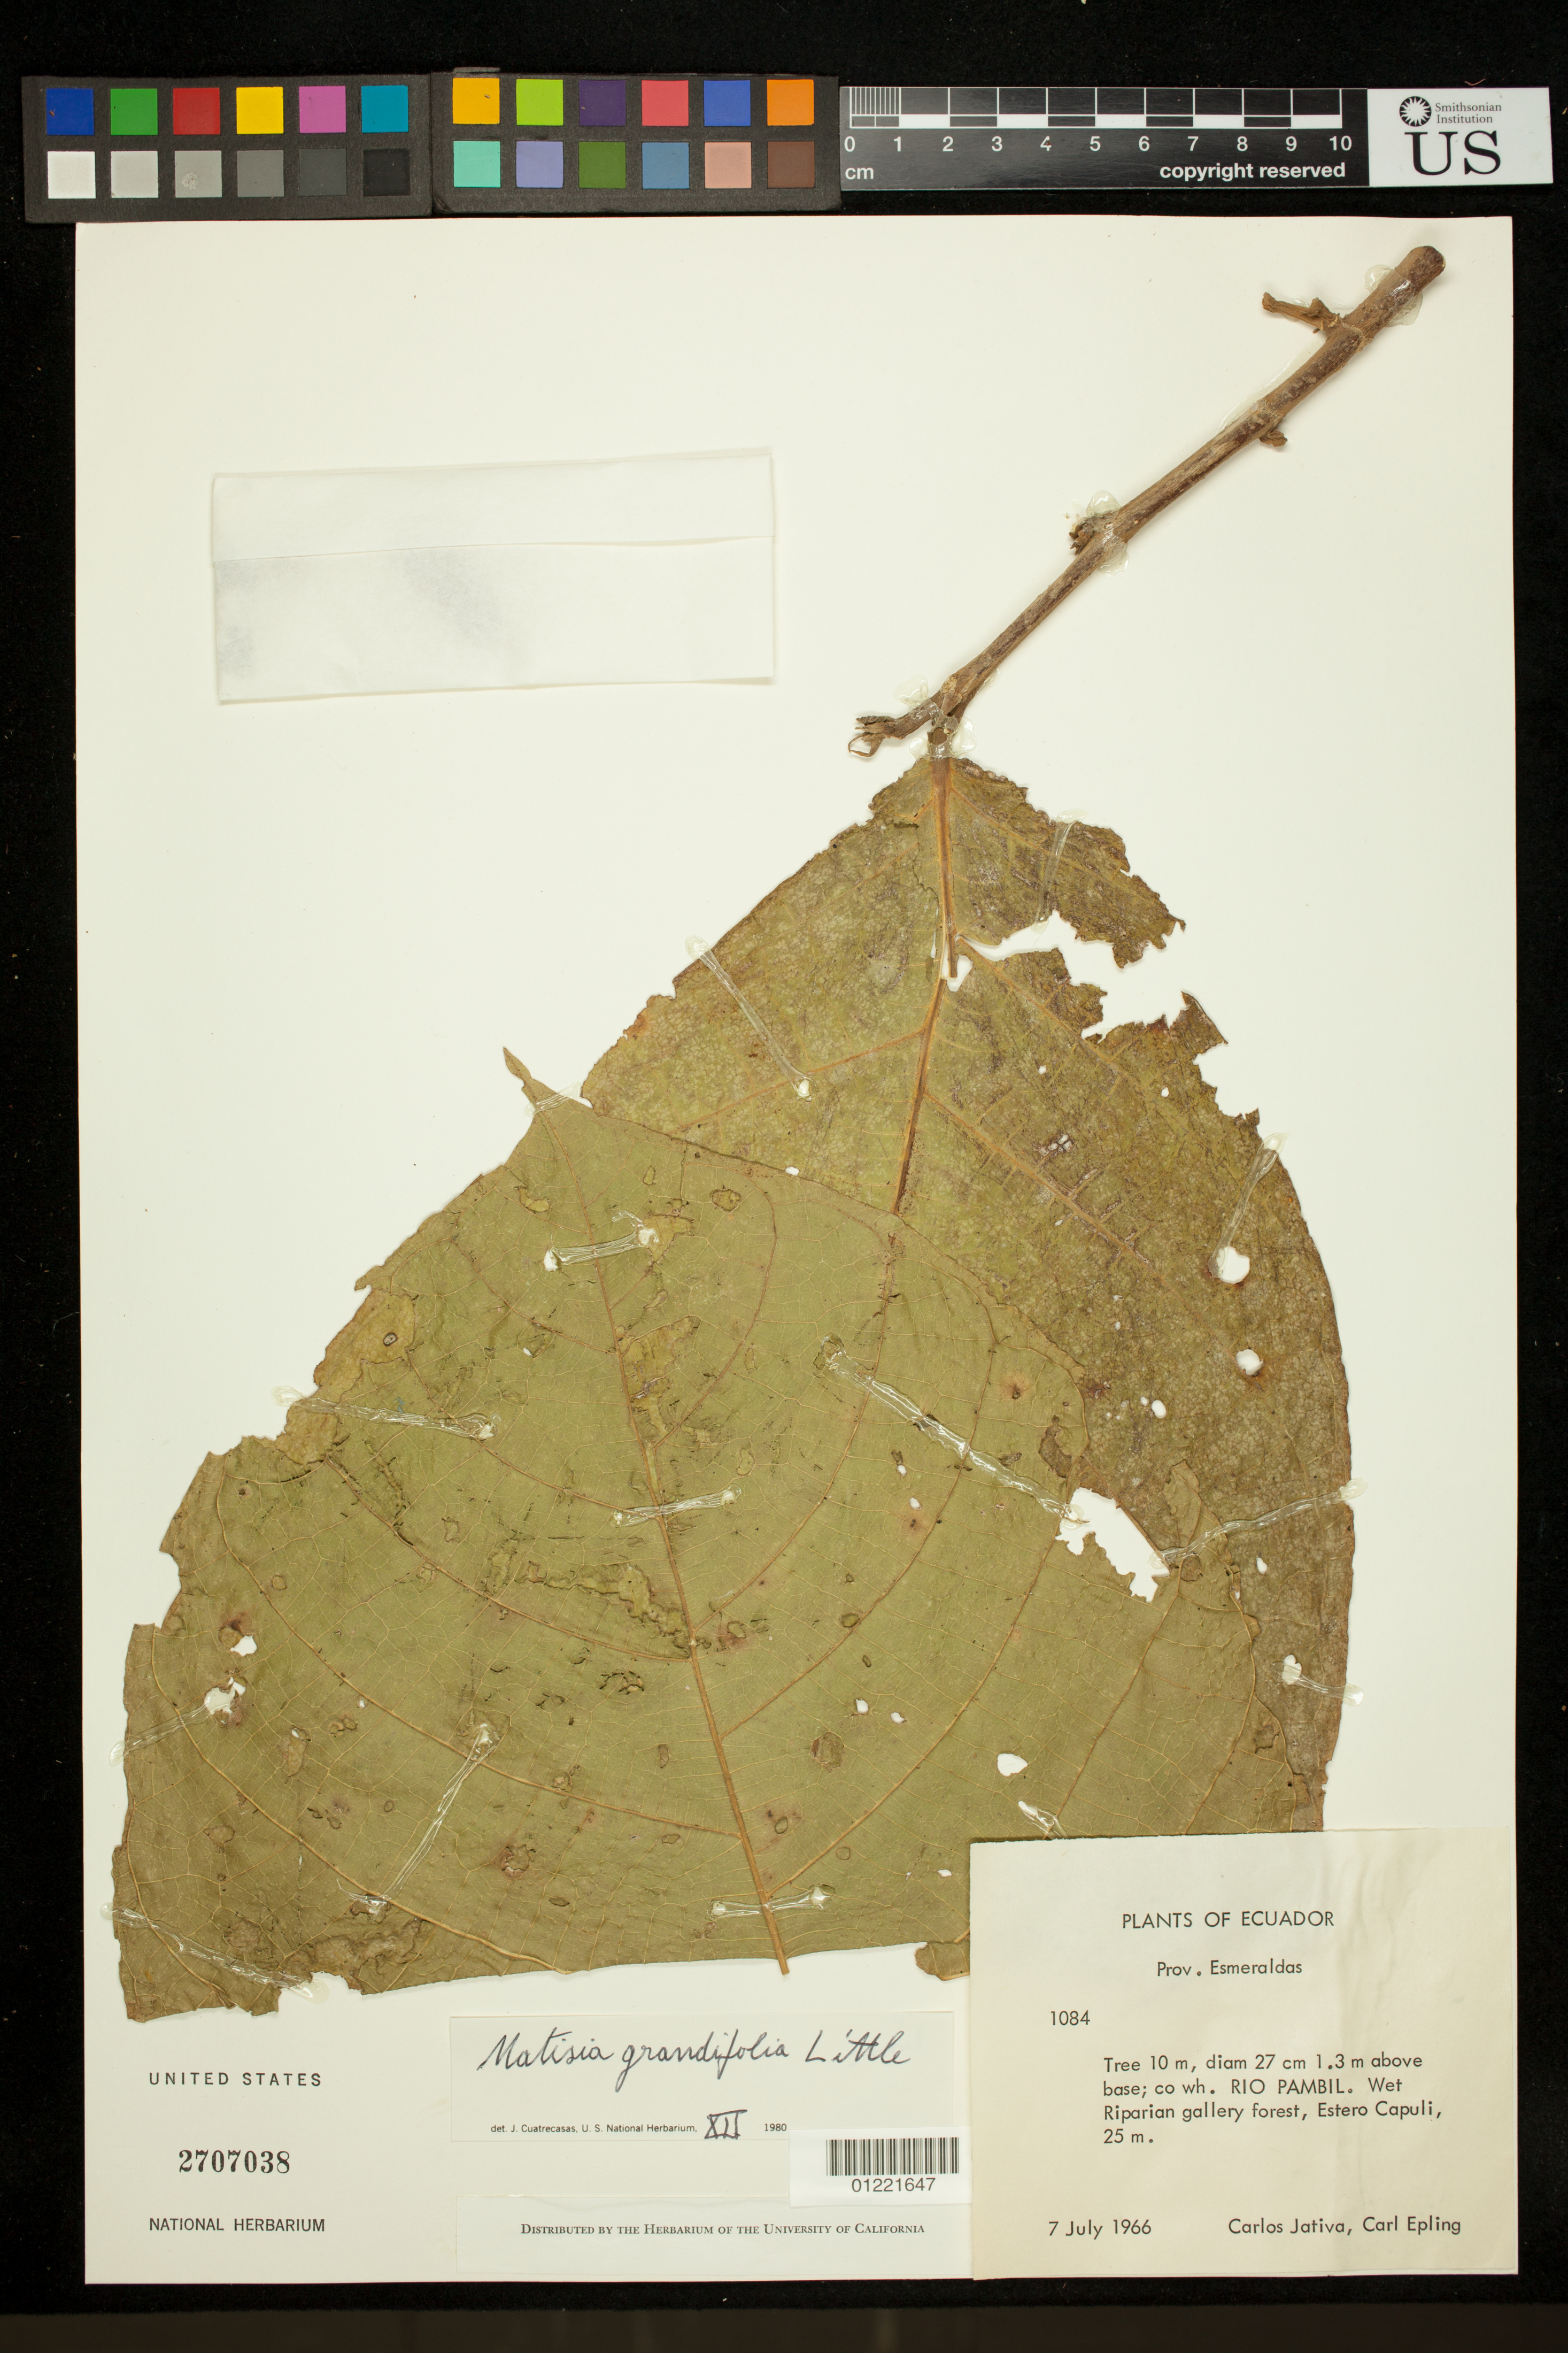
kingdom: Plantae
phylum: Tracheophyta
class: Magnoliopsida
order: Malvales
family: Malvaceae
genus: Matisia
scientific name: Matisia grandifolia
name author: Little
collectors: C. D. Játiva & C. C. Epling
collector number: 1084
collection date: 1966-07-07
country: Ecuador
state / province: Esmeraldas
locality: Rio Pambil. Wet Riparian gallery forest, Estero Capuli.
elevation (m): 25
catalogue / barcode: US 2707038